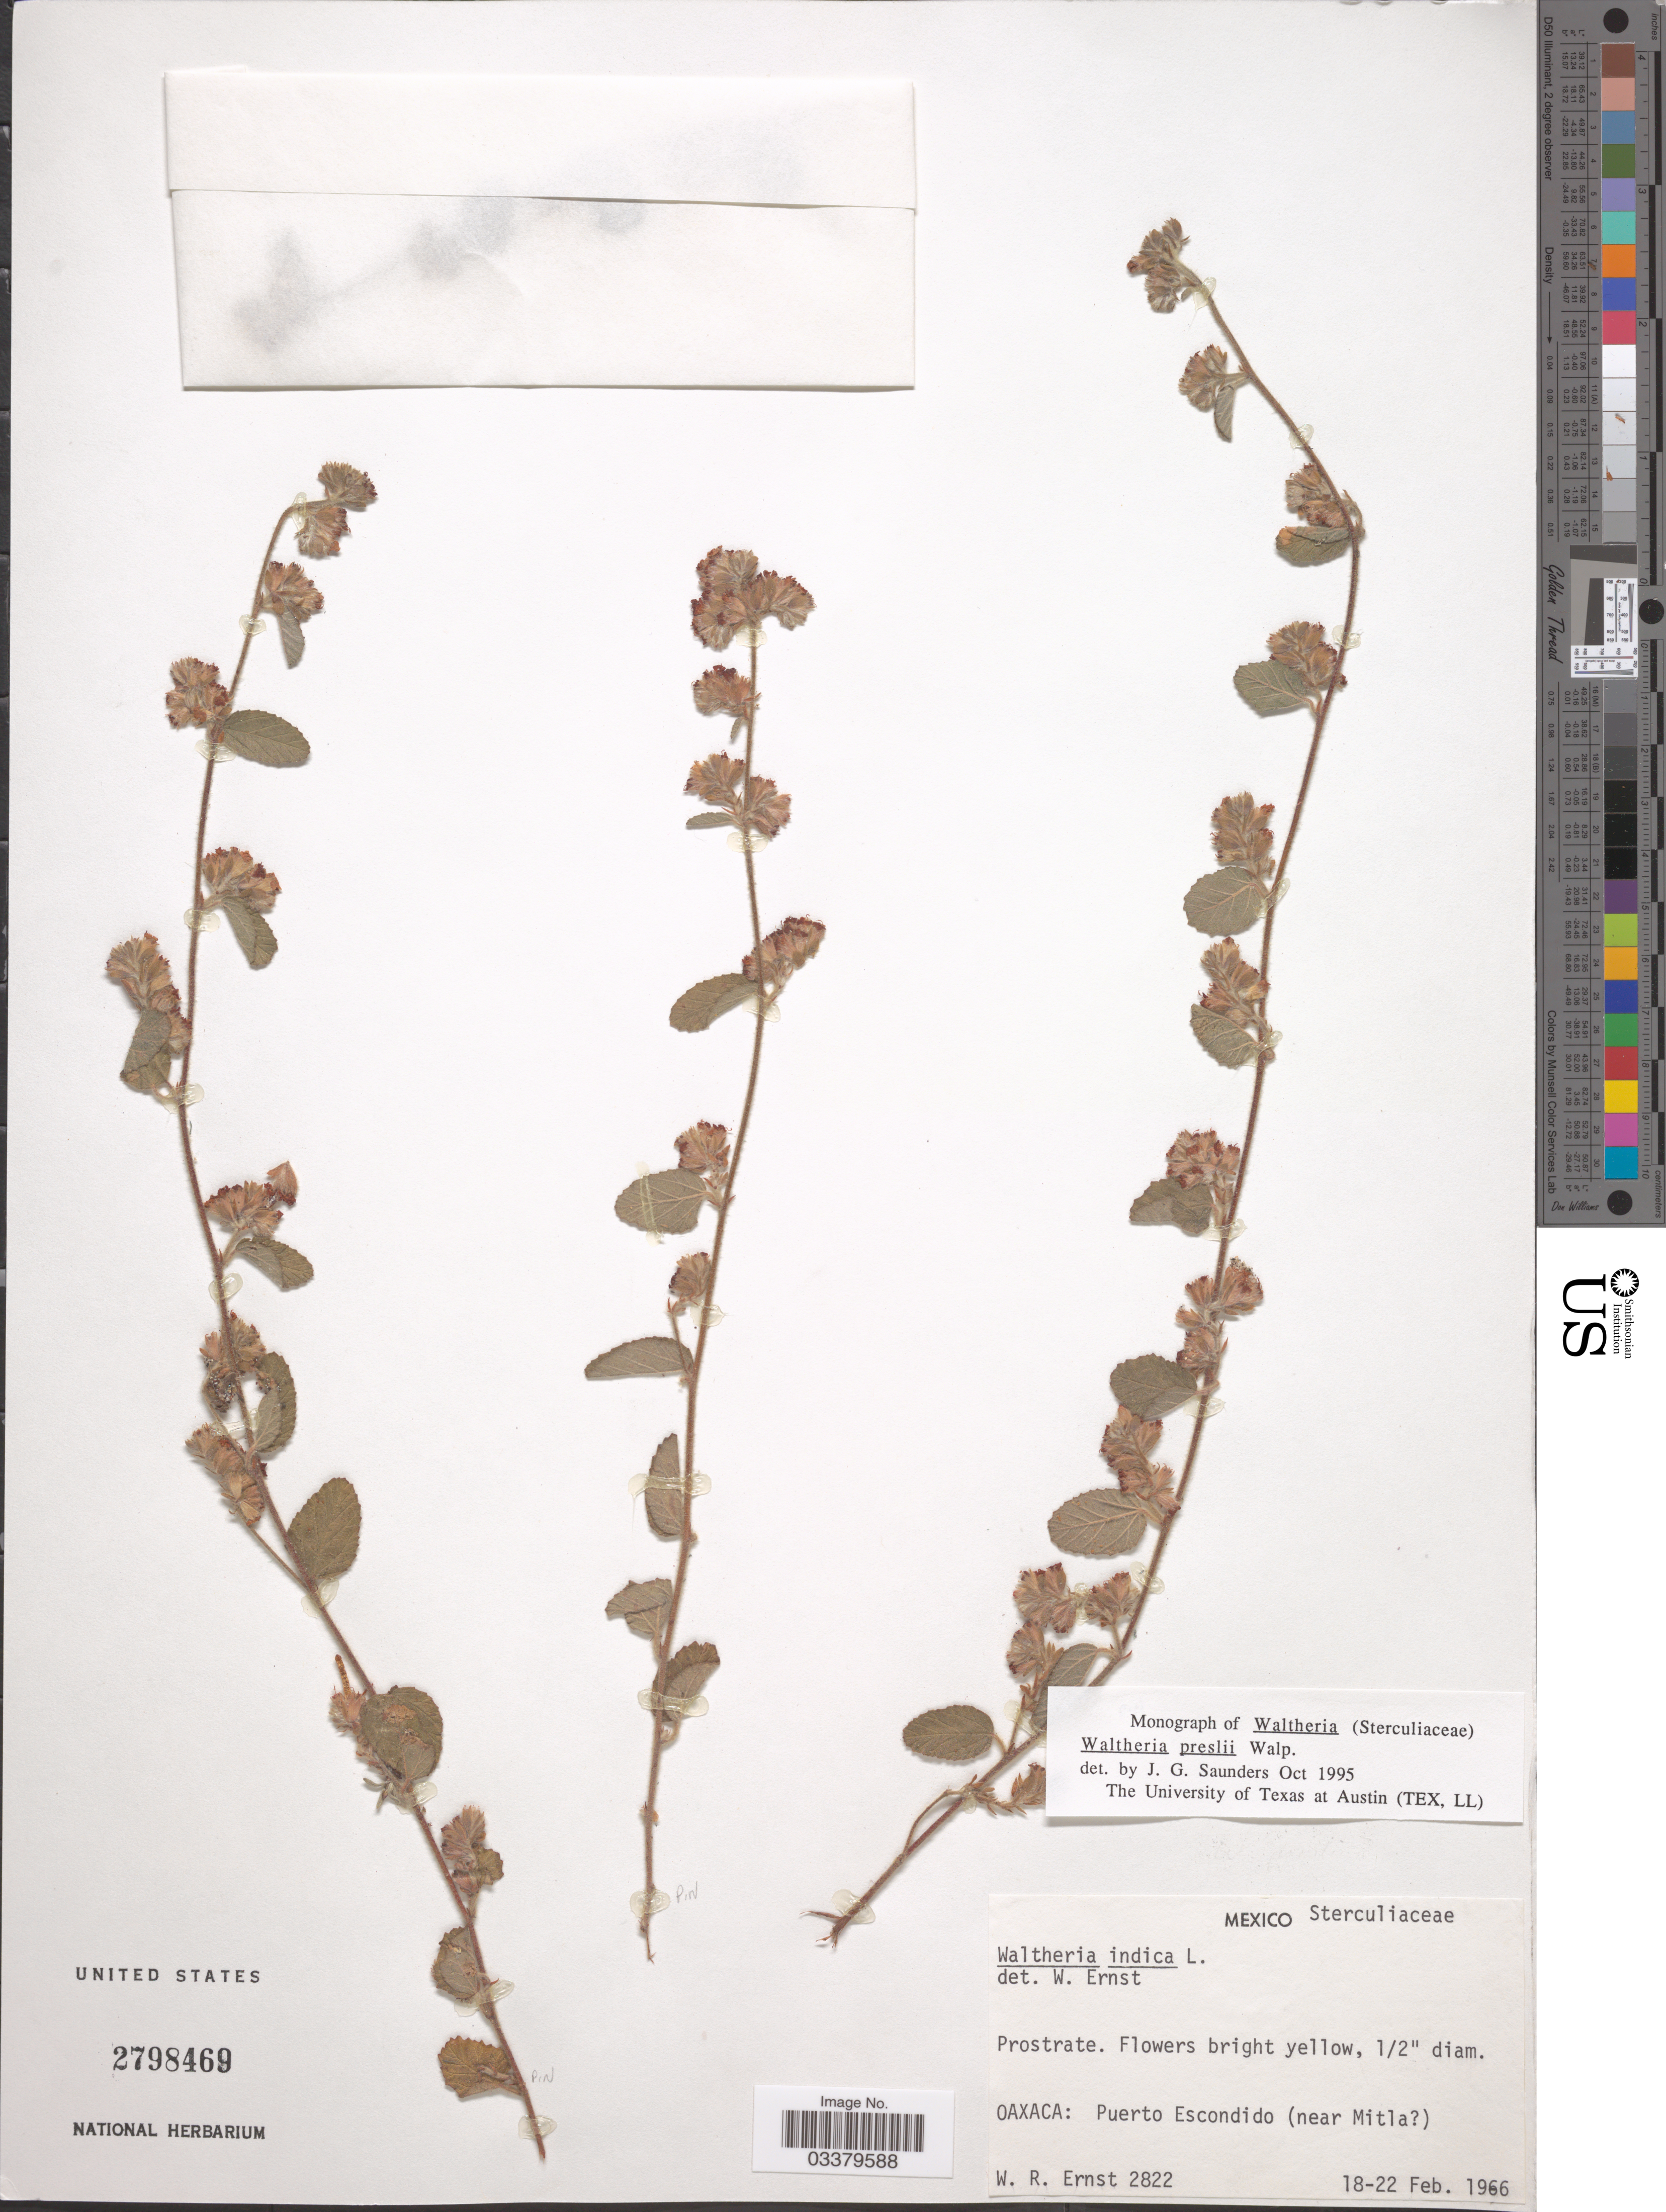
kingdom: Plantae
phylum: Tracheophyta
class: Magnoliopsida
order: Malvales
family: Malvaceae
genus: Waltheria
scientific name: Waltheria preslii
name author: Walp.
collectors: W. R. Ernst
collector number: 2822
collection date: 1966-02-18/1966-02-22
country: Mexico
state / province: Oaxaca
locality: Puerto Escondido (near Mitla [unsure placement]).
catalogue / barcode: US 2798469